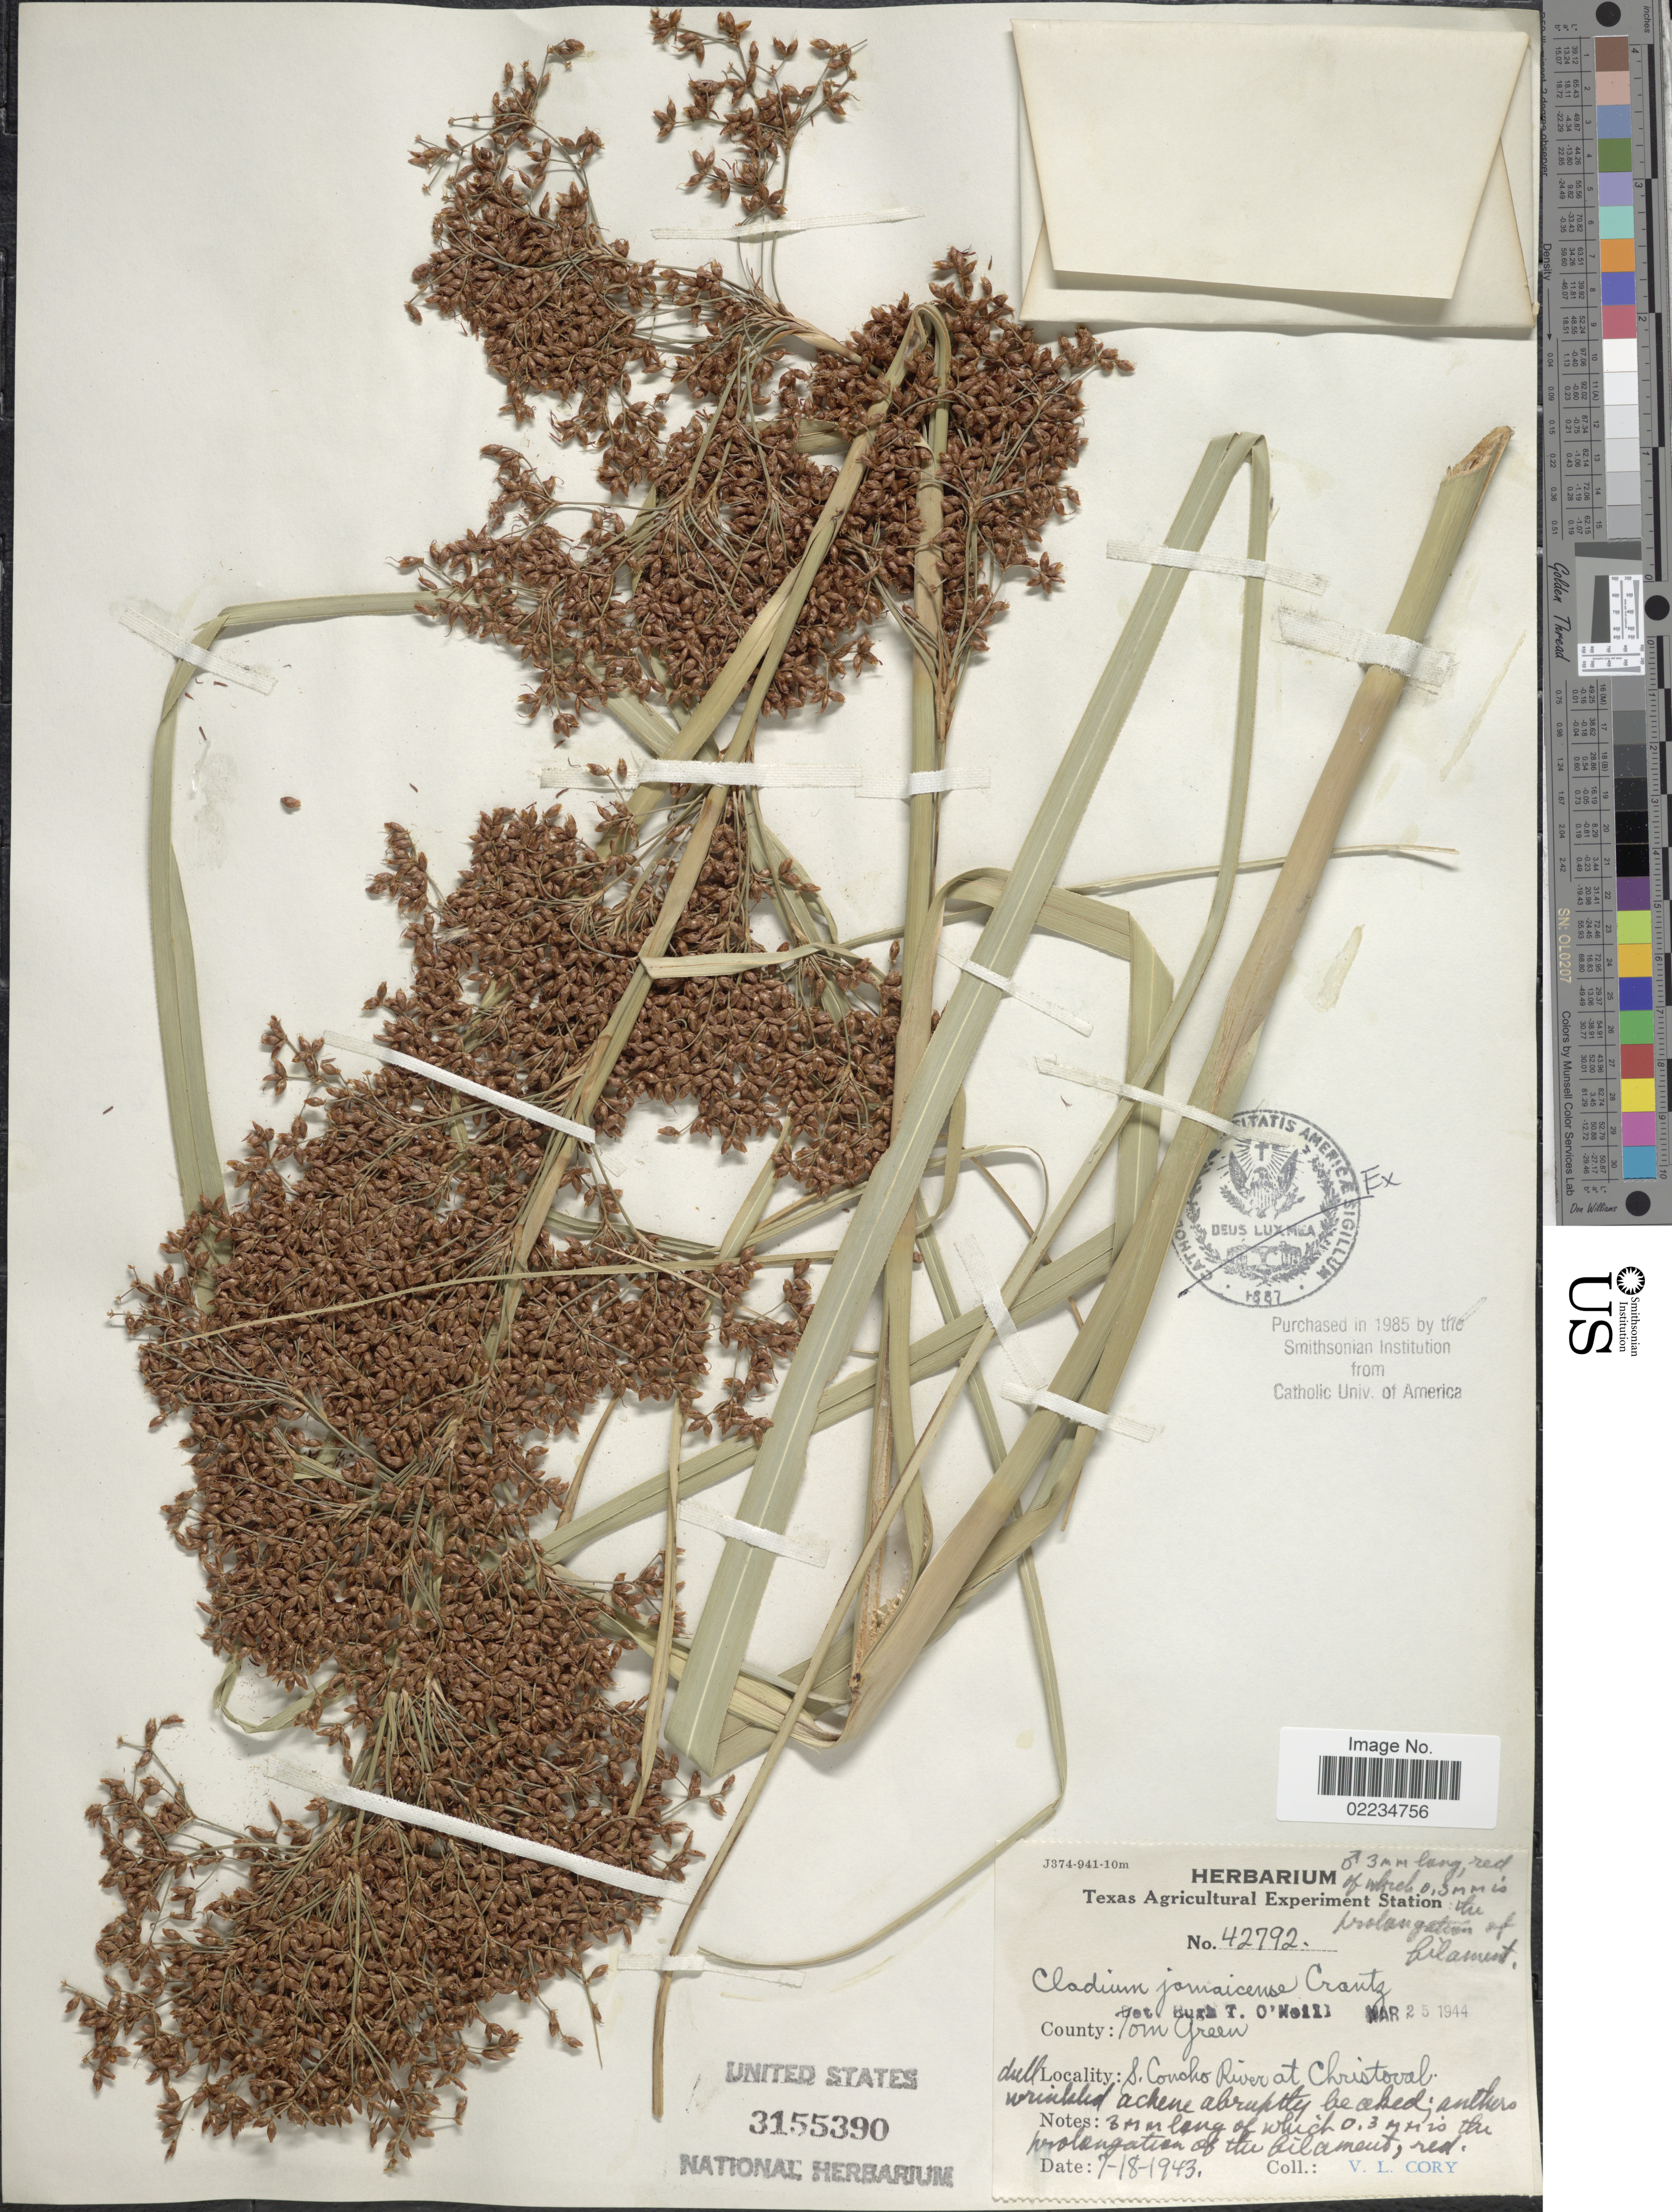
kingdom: Plantae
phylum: Tracheophyta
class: Liliopsida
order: Poales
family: Cyperaceae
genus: Cladium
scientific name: Cladium jamaicense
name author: Crantz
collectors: V. Cory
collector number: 42792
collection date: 1943-07-18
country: United States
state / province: Texas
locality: County: Tom Green, S. Concho River at Christoval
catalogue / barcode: US 3155390